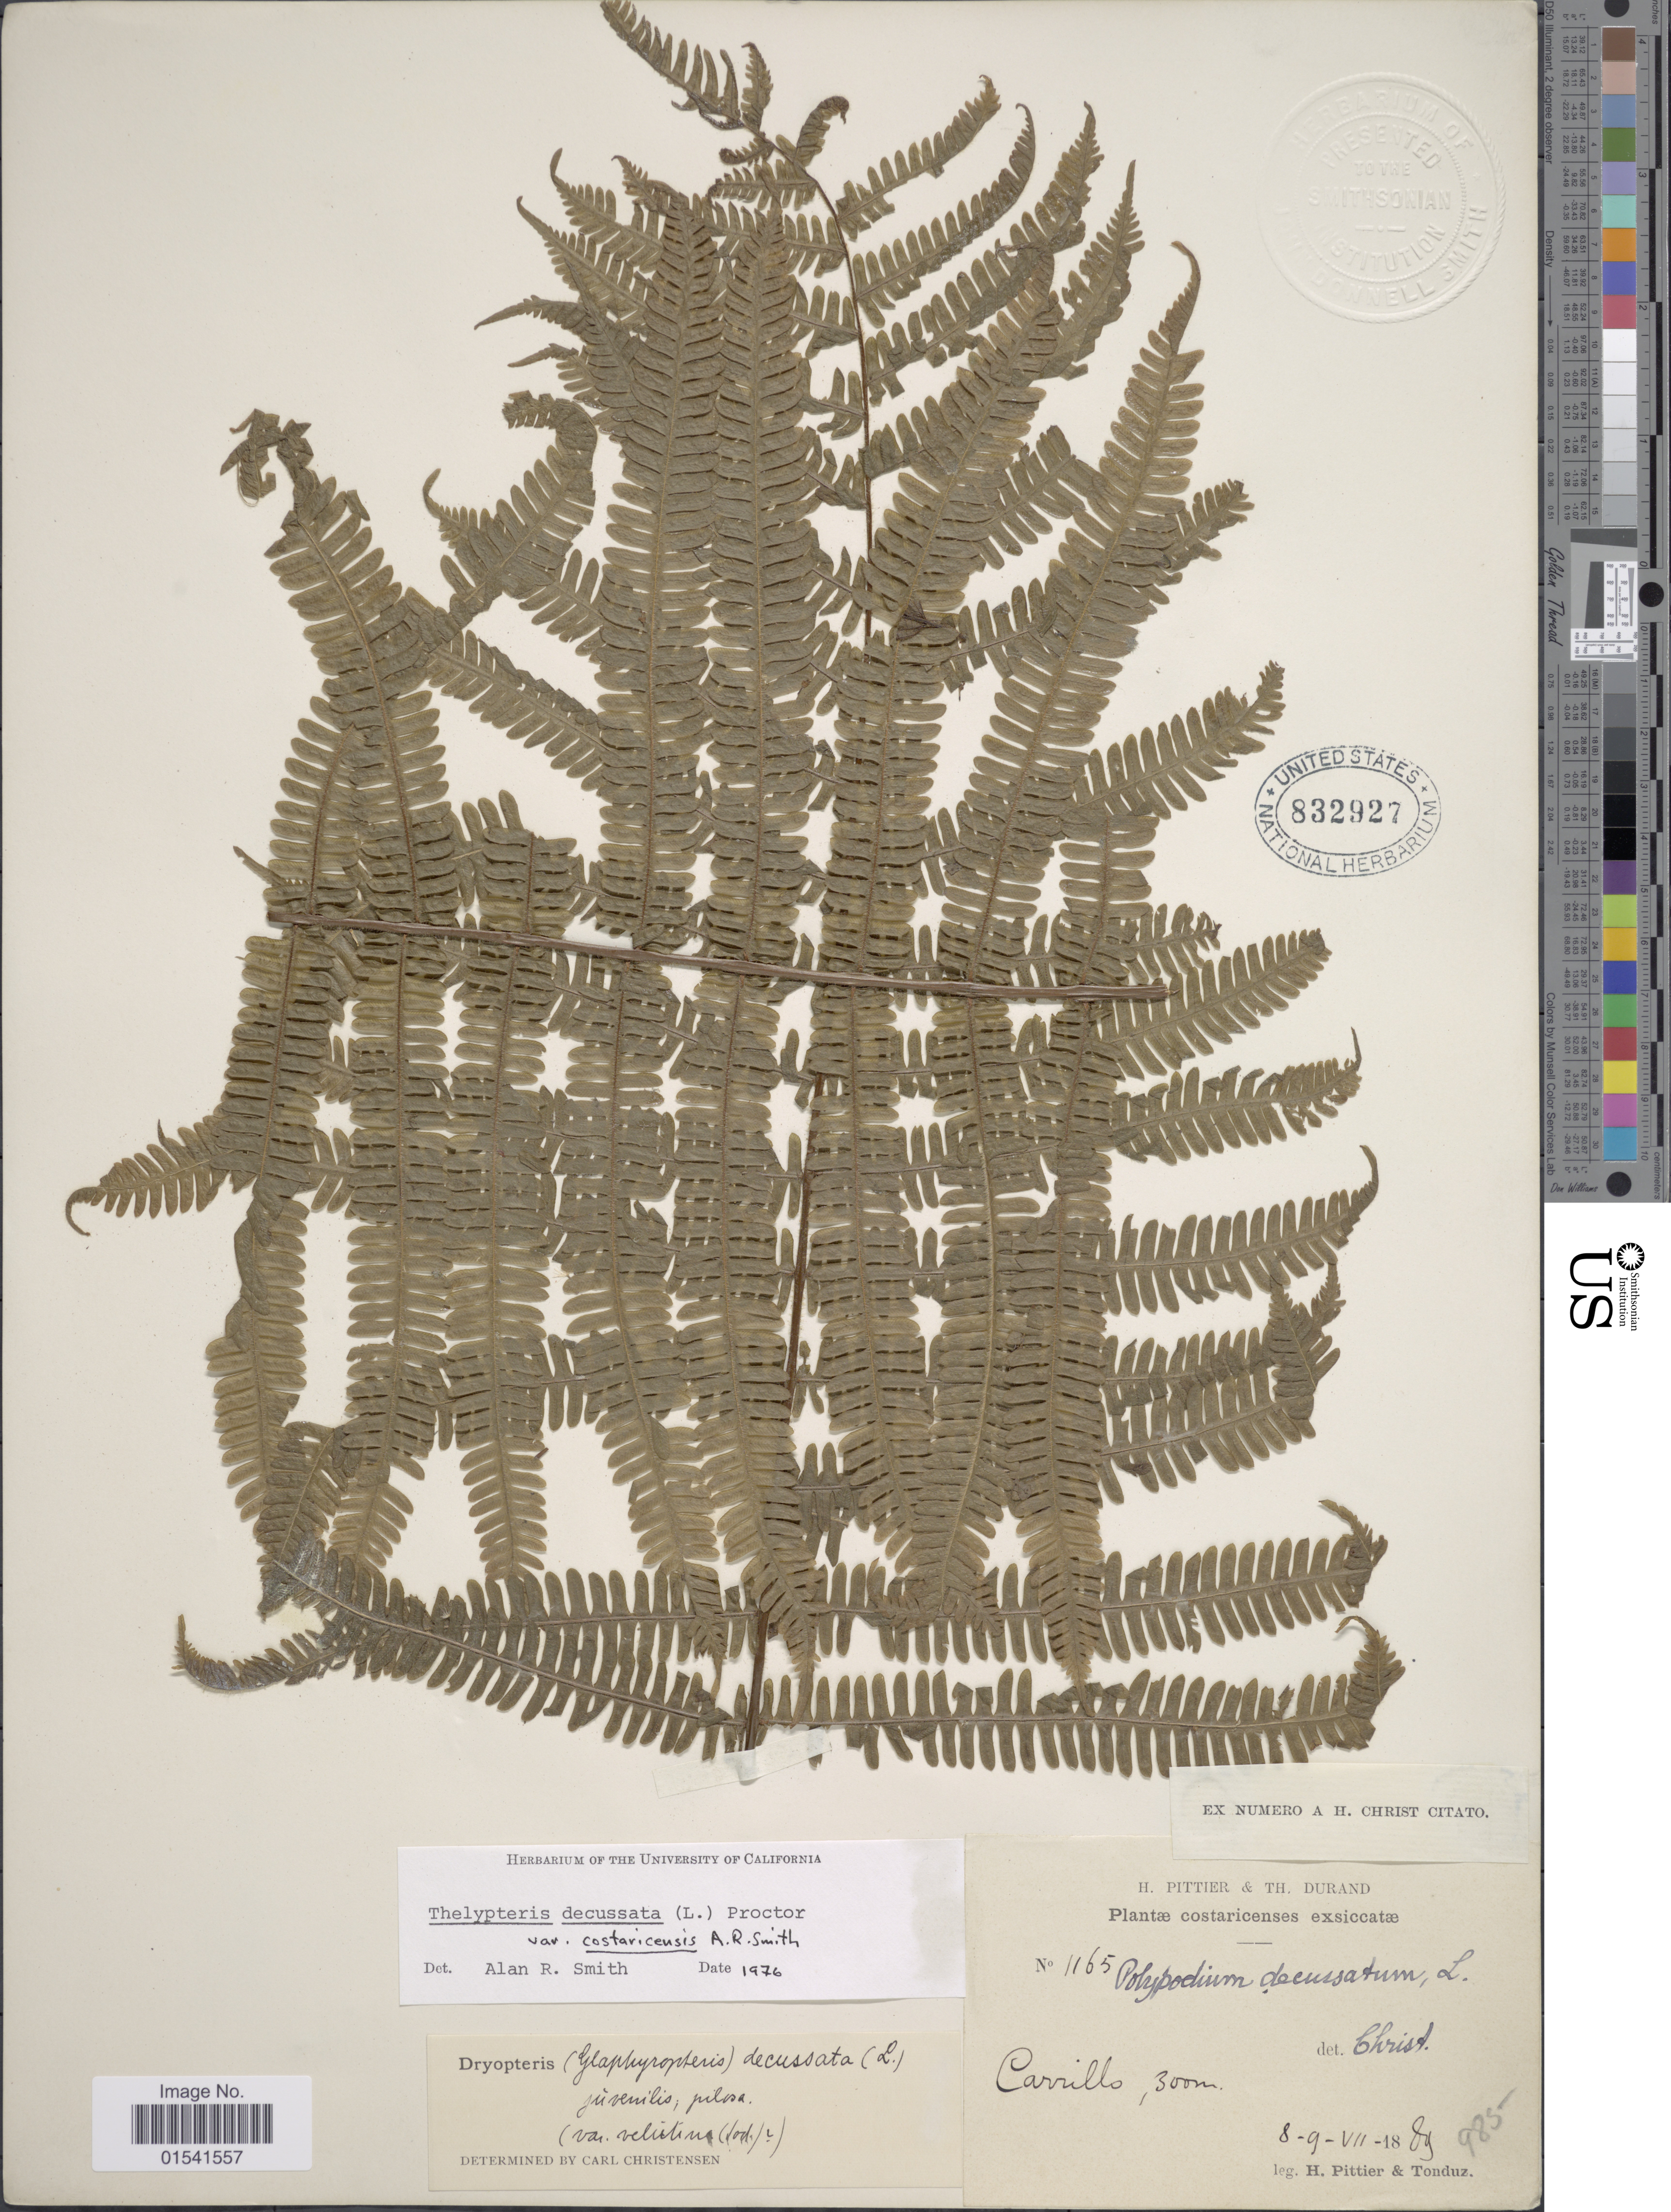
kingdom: Plantae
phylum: Tracheophyta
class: Polypodiopsida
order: Polypodiales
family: Thelypteridaceae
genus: Steiropteris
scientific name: Steiropteris decussata (L.) comb. nov., ined. 2015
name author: (L.)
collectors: H. F. Pittier & A. Tonduz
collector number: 1165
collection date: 1869-07-08/1869-07-09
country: Costa Rica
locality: Carillo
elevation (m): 300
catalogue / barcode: US 832927